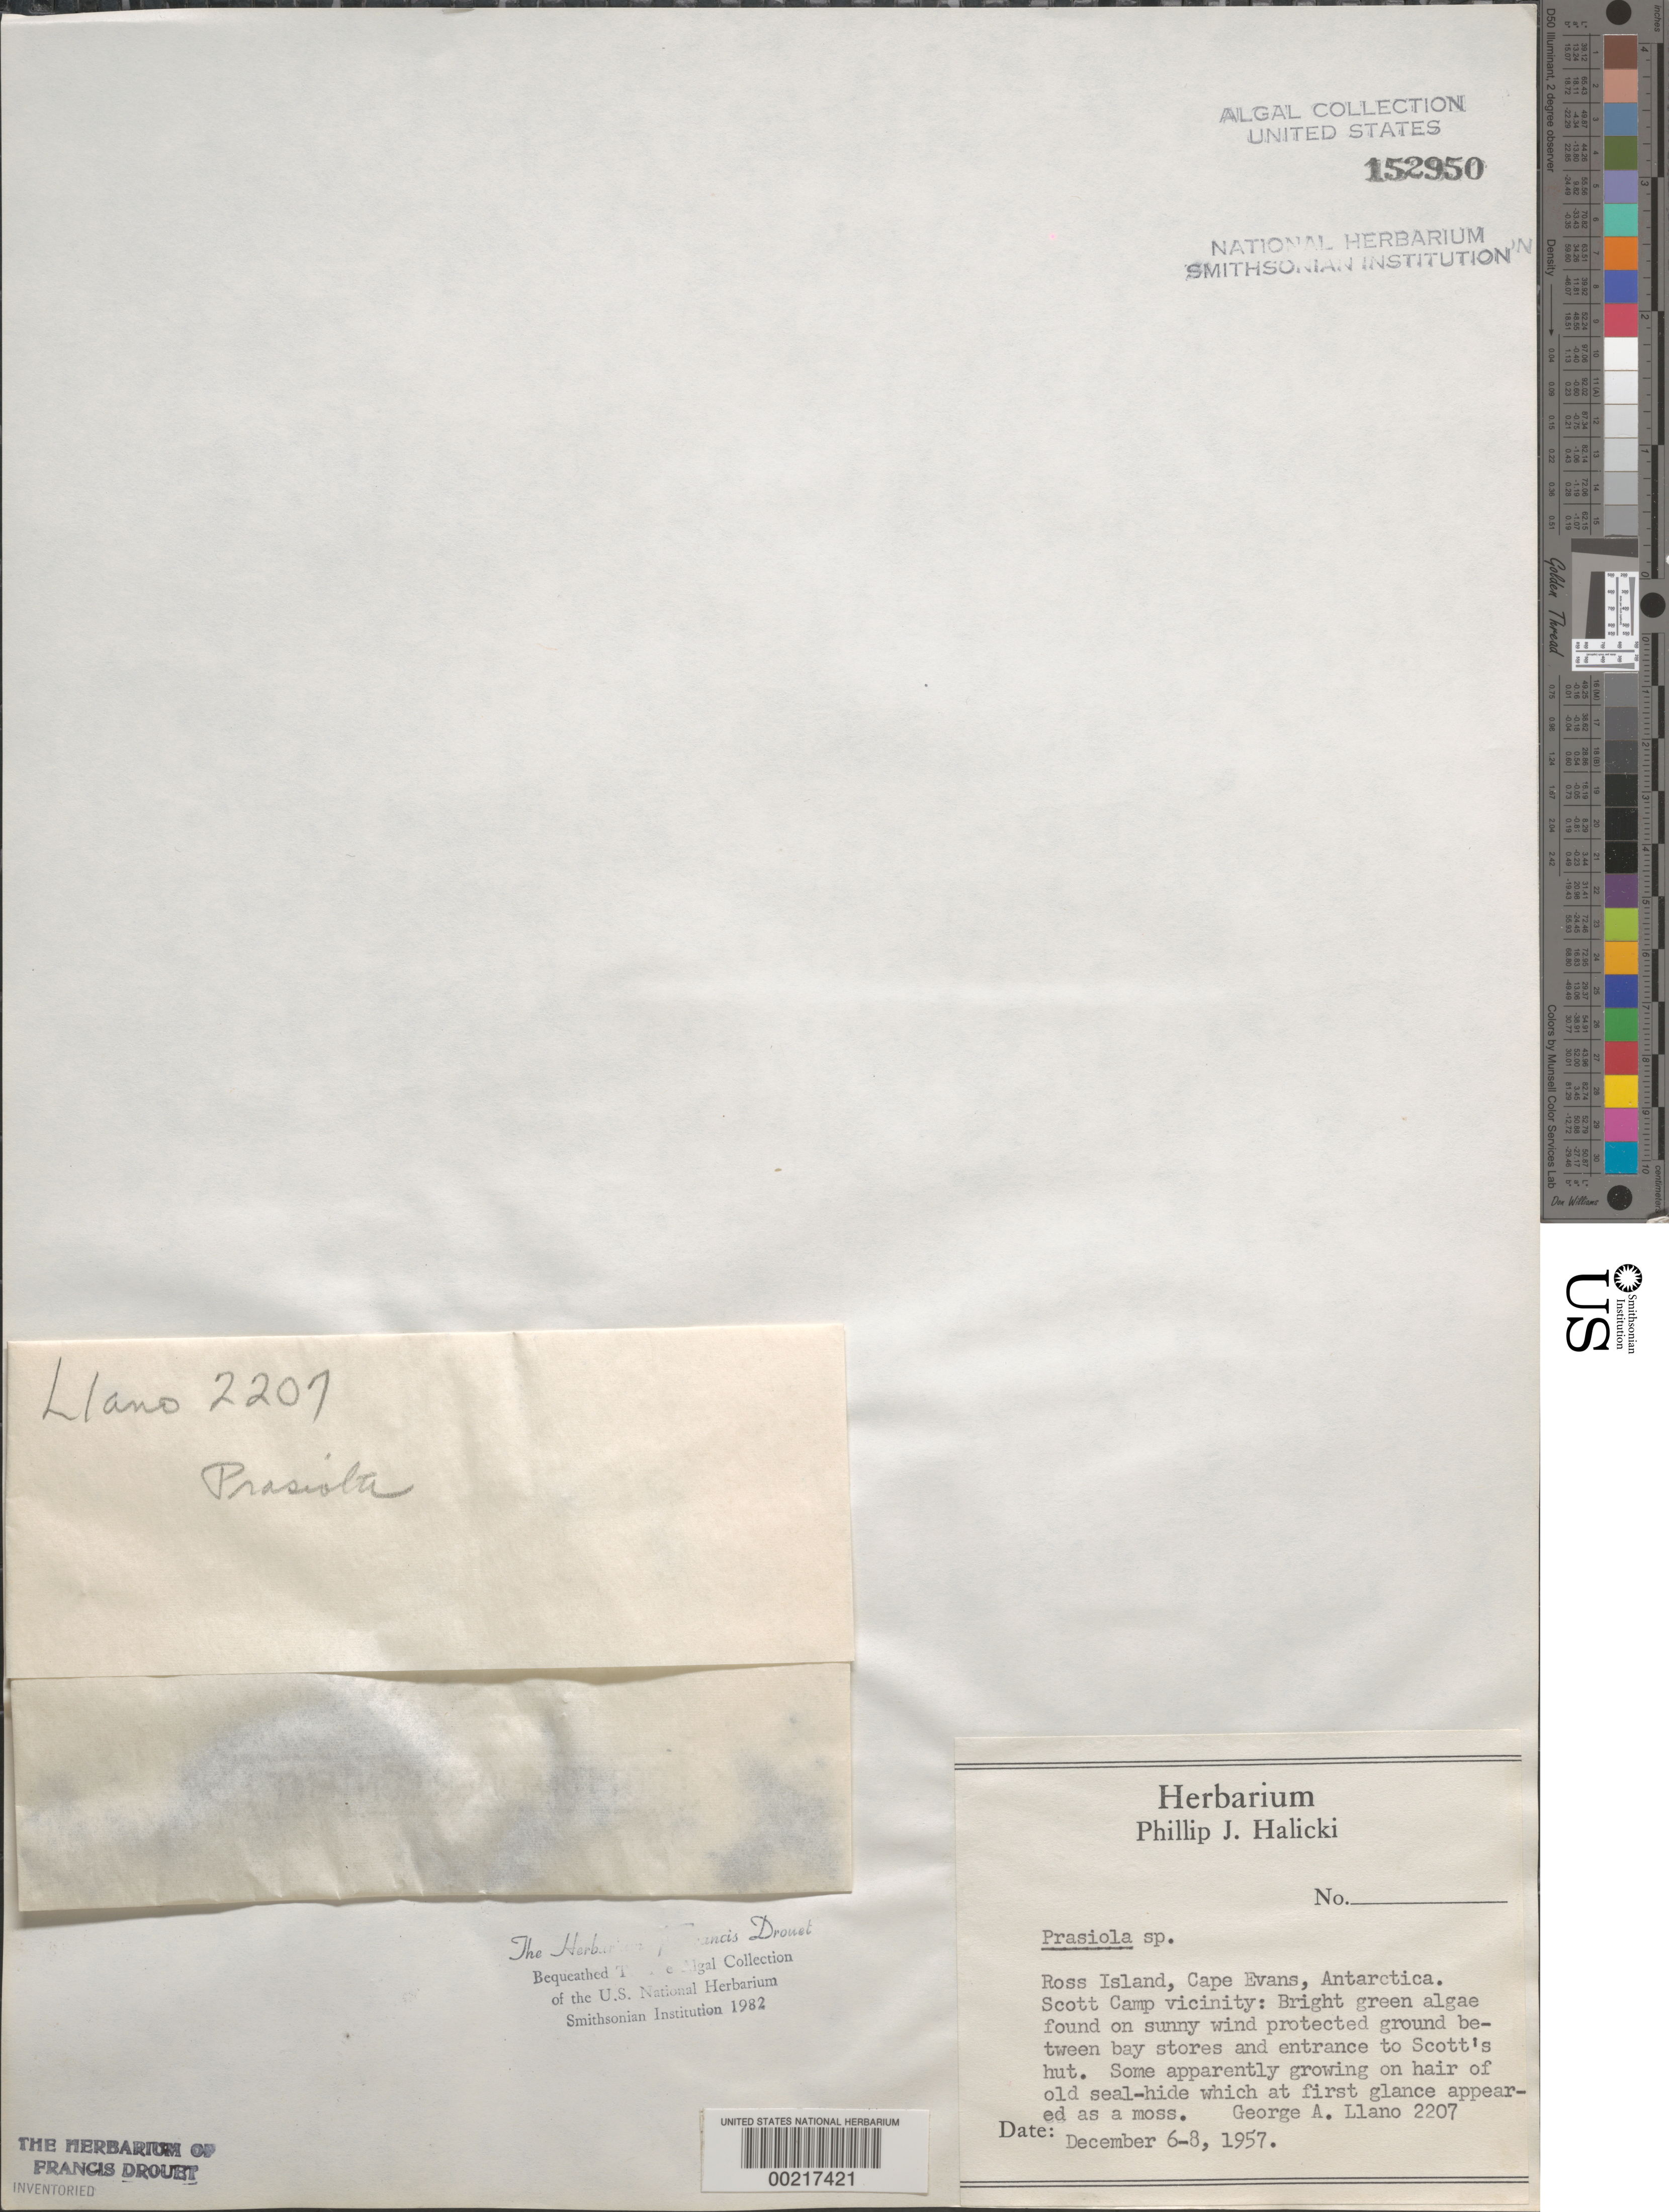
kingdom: Plantae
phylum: Chlorophyta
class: Trebouxiophyceae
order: Prasiolales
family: Prasiolaceae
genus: Prasiola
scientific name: Prasiola sp.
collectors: G. Llano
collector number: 2207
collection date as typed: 06 Dec 1957 TO 08 Dec 1957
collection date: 1957-12-06/1957-12-08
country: Antarctica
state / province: Ross Dependency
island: Ross Island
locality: Scott Camp Area, Cape Evans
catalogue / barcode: US 152950